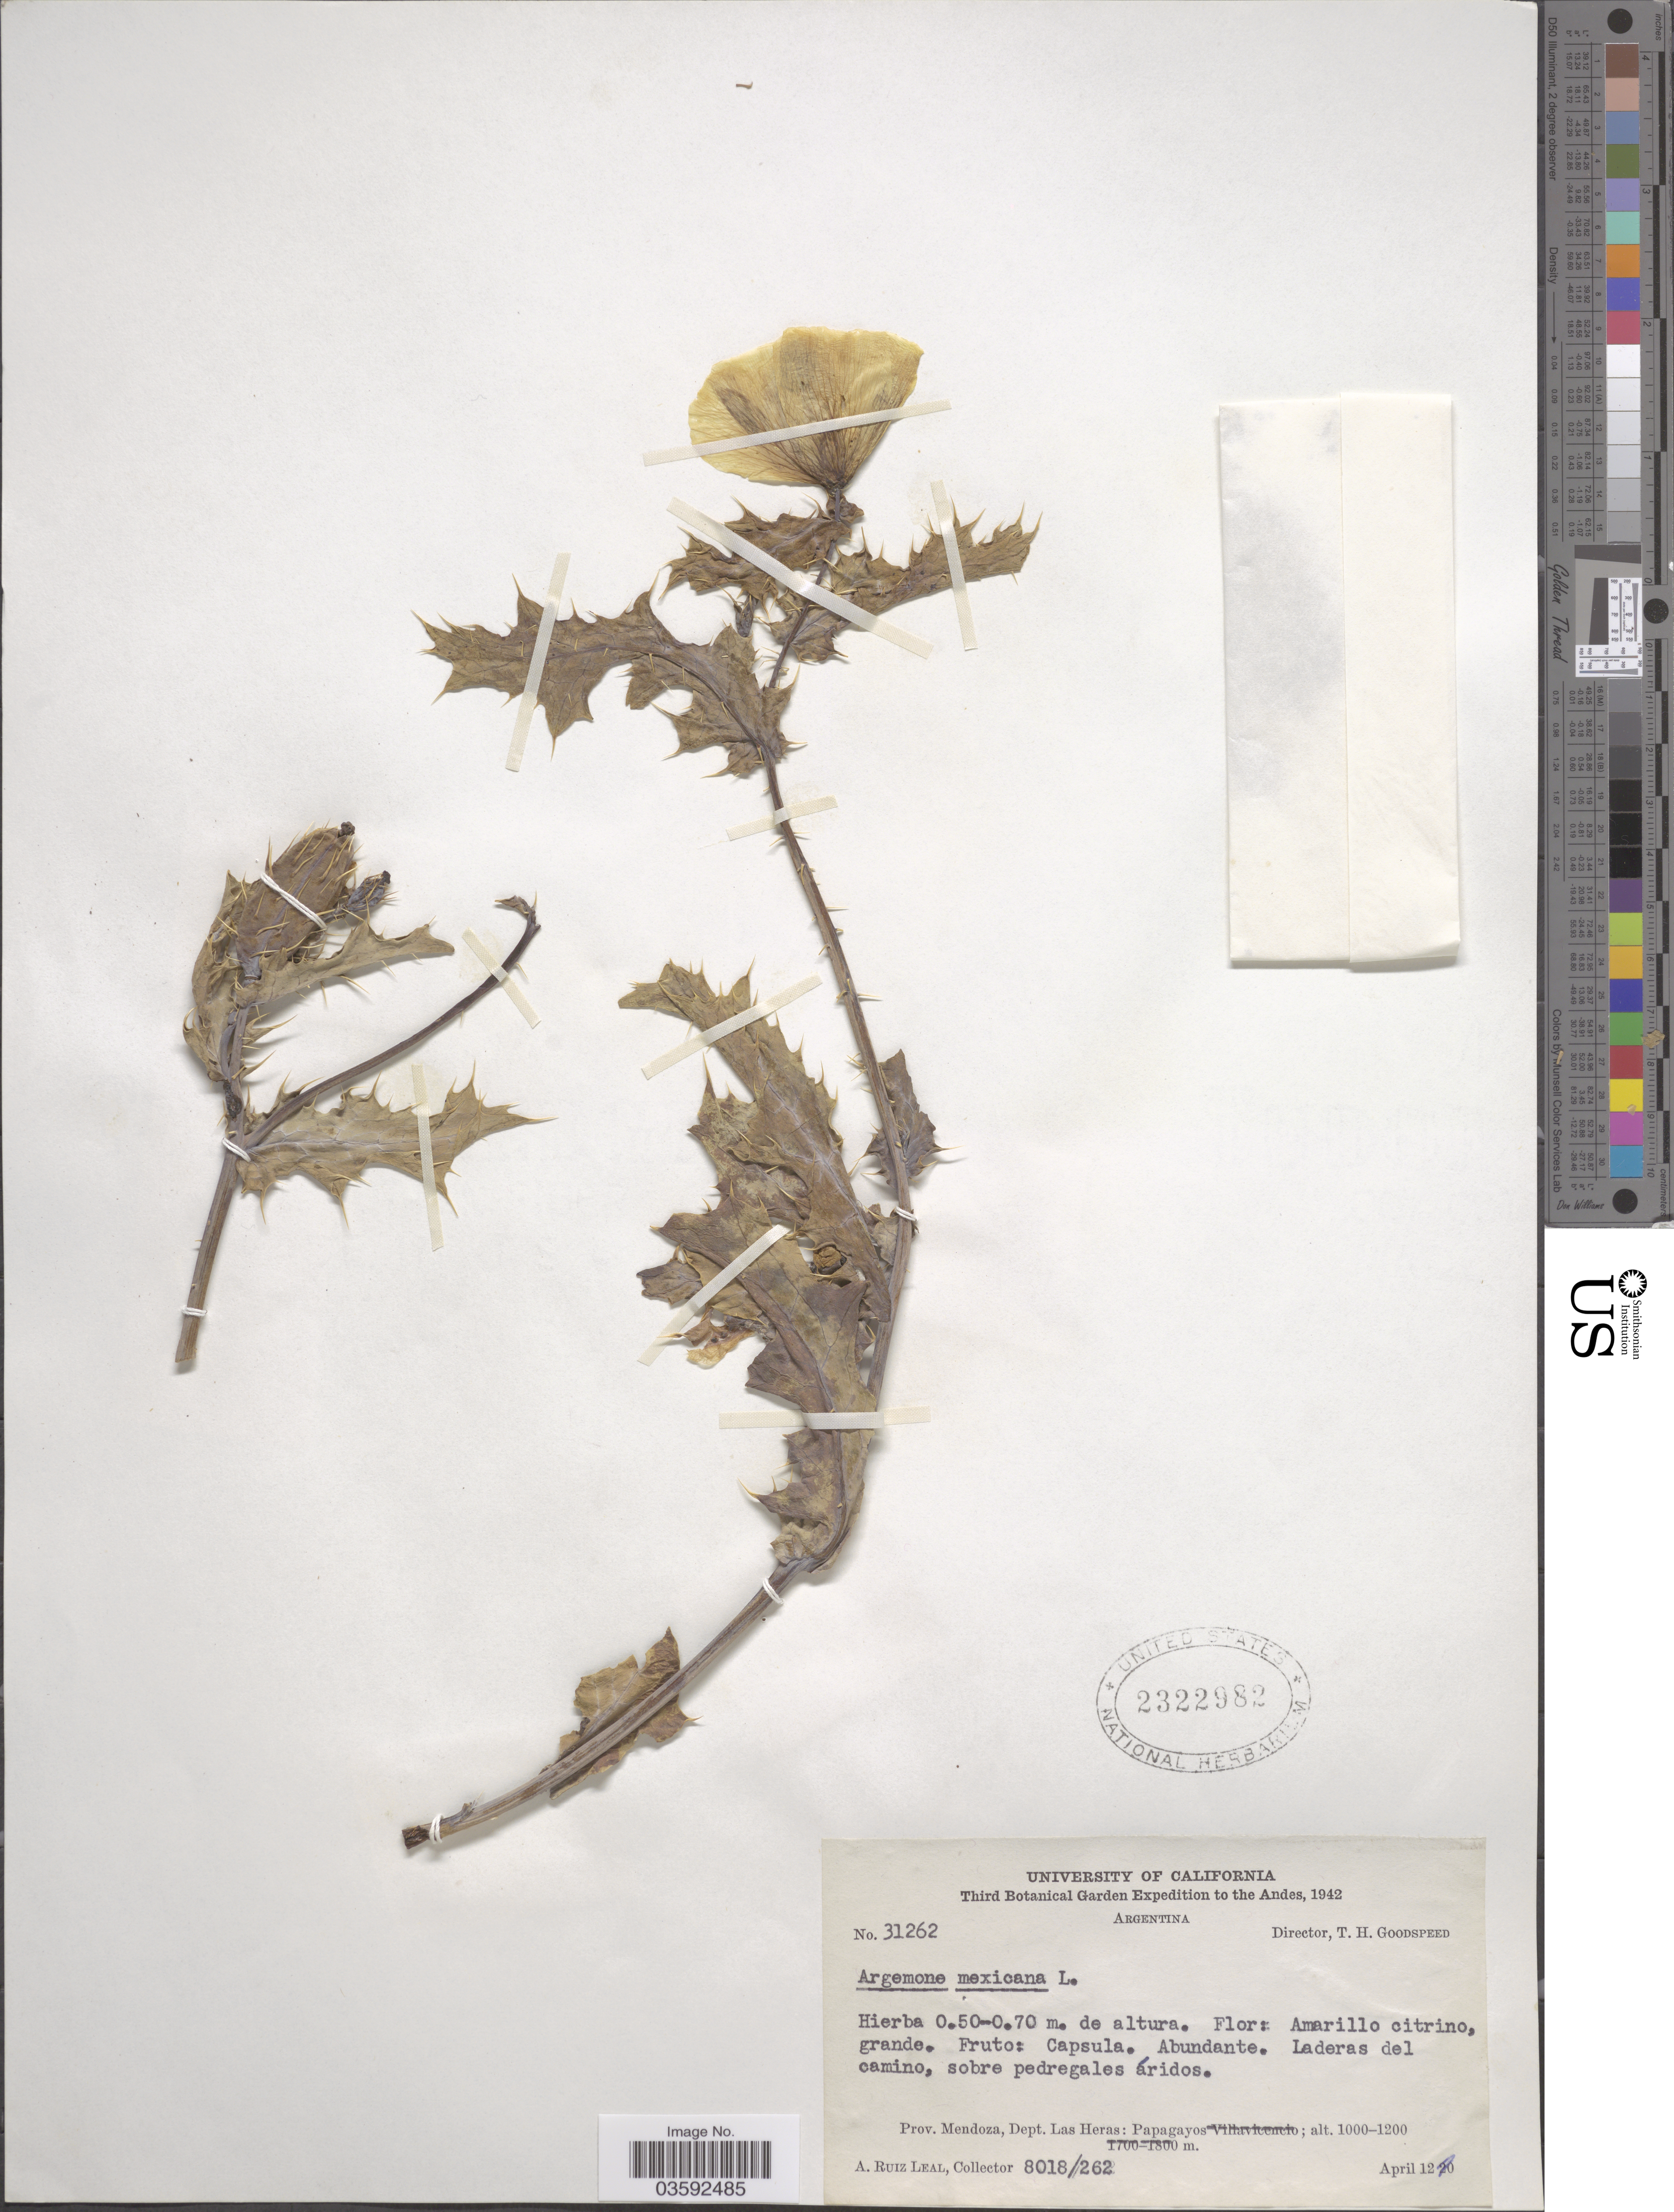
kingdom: Plantae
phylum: Tracheophyta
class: Magnoliopsida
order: Ranunculales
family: Papaveraceae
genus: Argemone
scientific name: Argemone mexicana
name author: L.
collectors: A. R. Leal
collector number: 8018/262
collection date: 1942-04-12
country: Argentina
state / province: Mendoza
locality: Andes. Dept. Las Heras: Papagayos.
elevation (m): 1000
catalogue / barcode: US 2322982